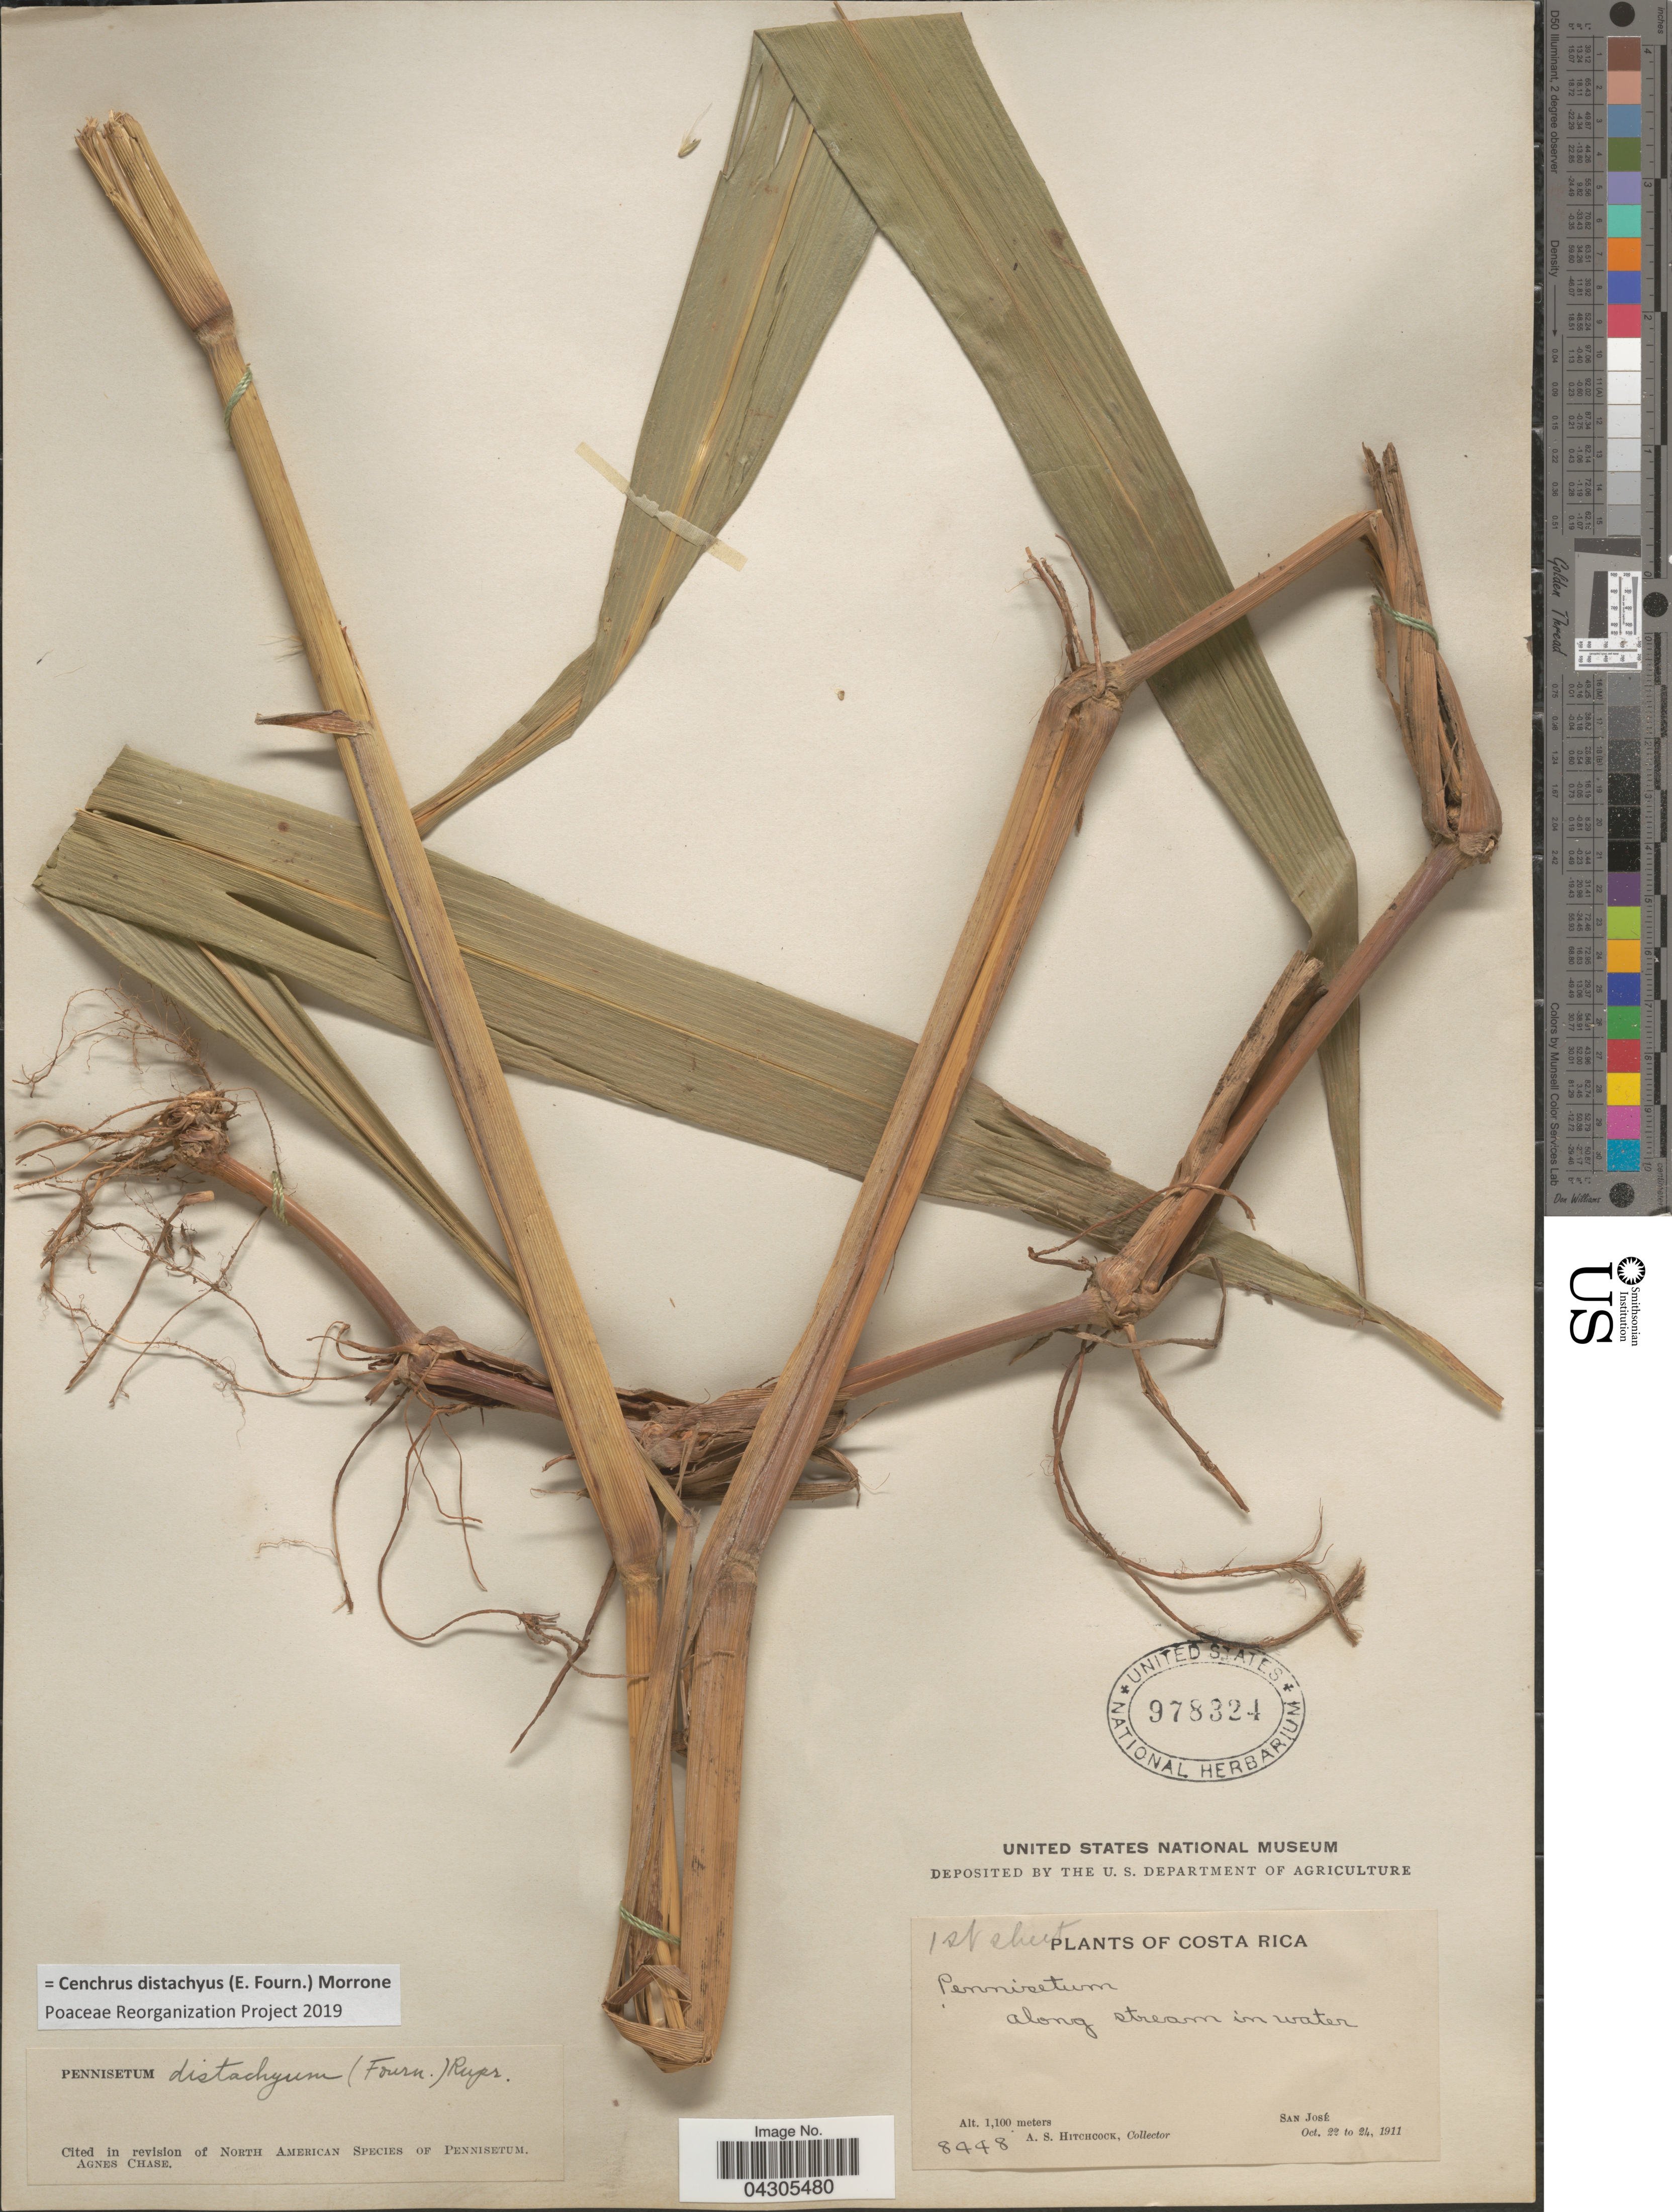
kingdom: Plantae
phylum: Tracheophyta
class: Liliopsida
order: Poales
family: Poaceae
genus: Cenchrus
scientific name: Cenchrus distachyus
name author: (E. Fourn.) Morrone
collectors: A. S. Hitchcock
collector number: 8448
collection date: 1911-10-22/1911-10-24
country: Costa Rica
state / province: San José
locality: Along stream in water. San José.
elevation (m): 1100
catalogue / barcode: US 978324